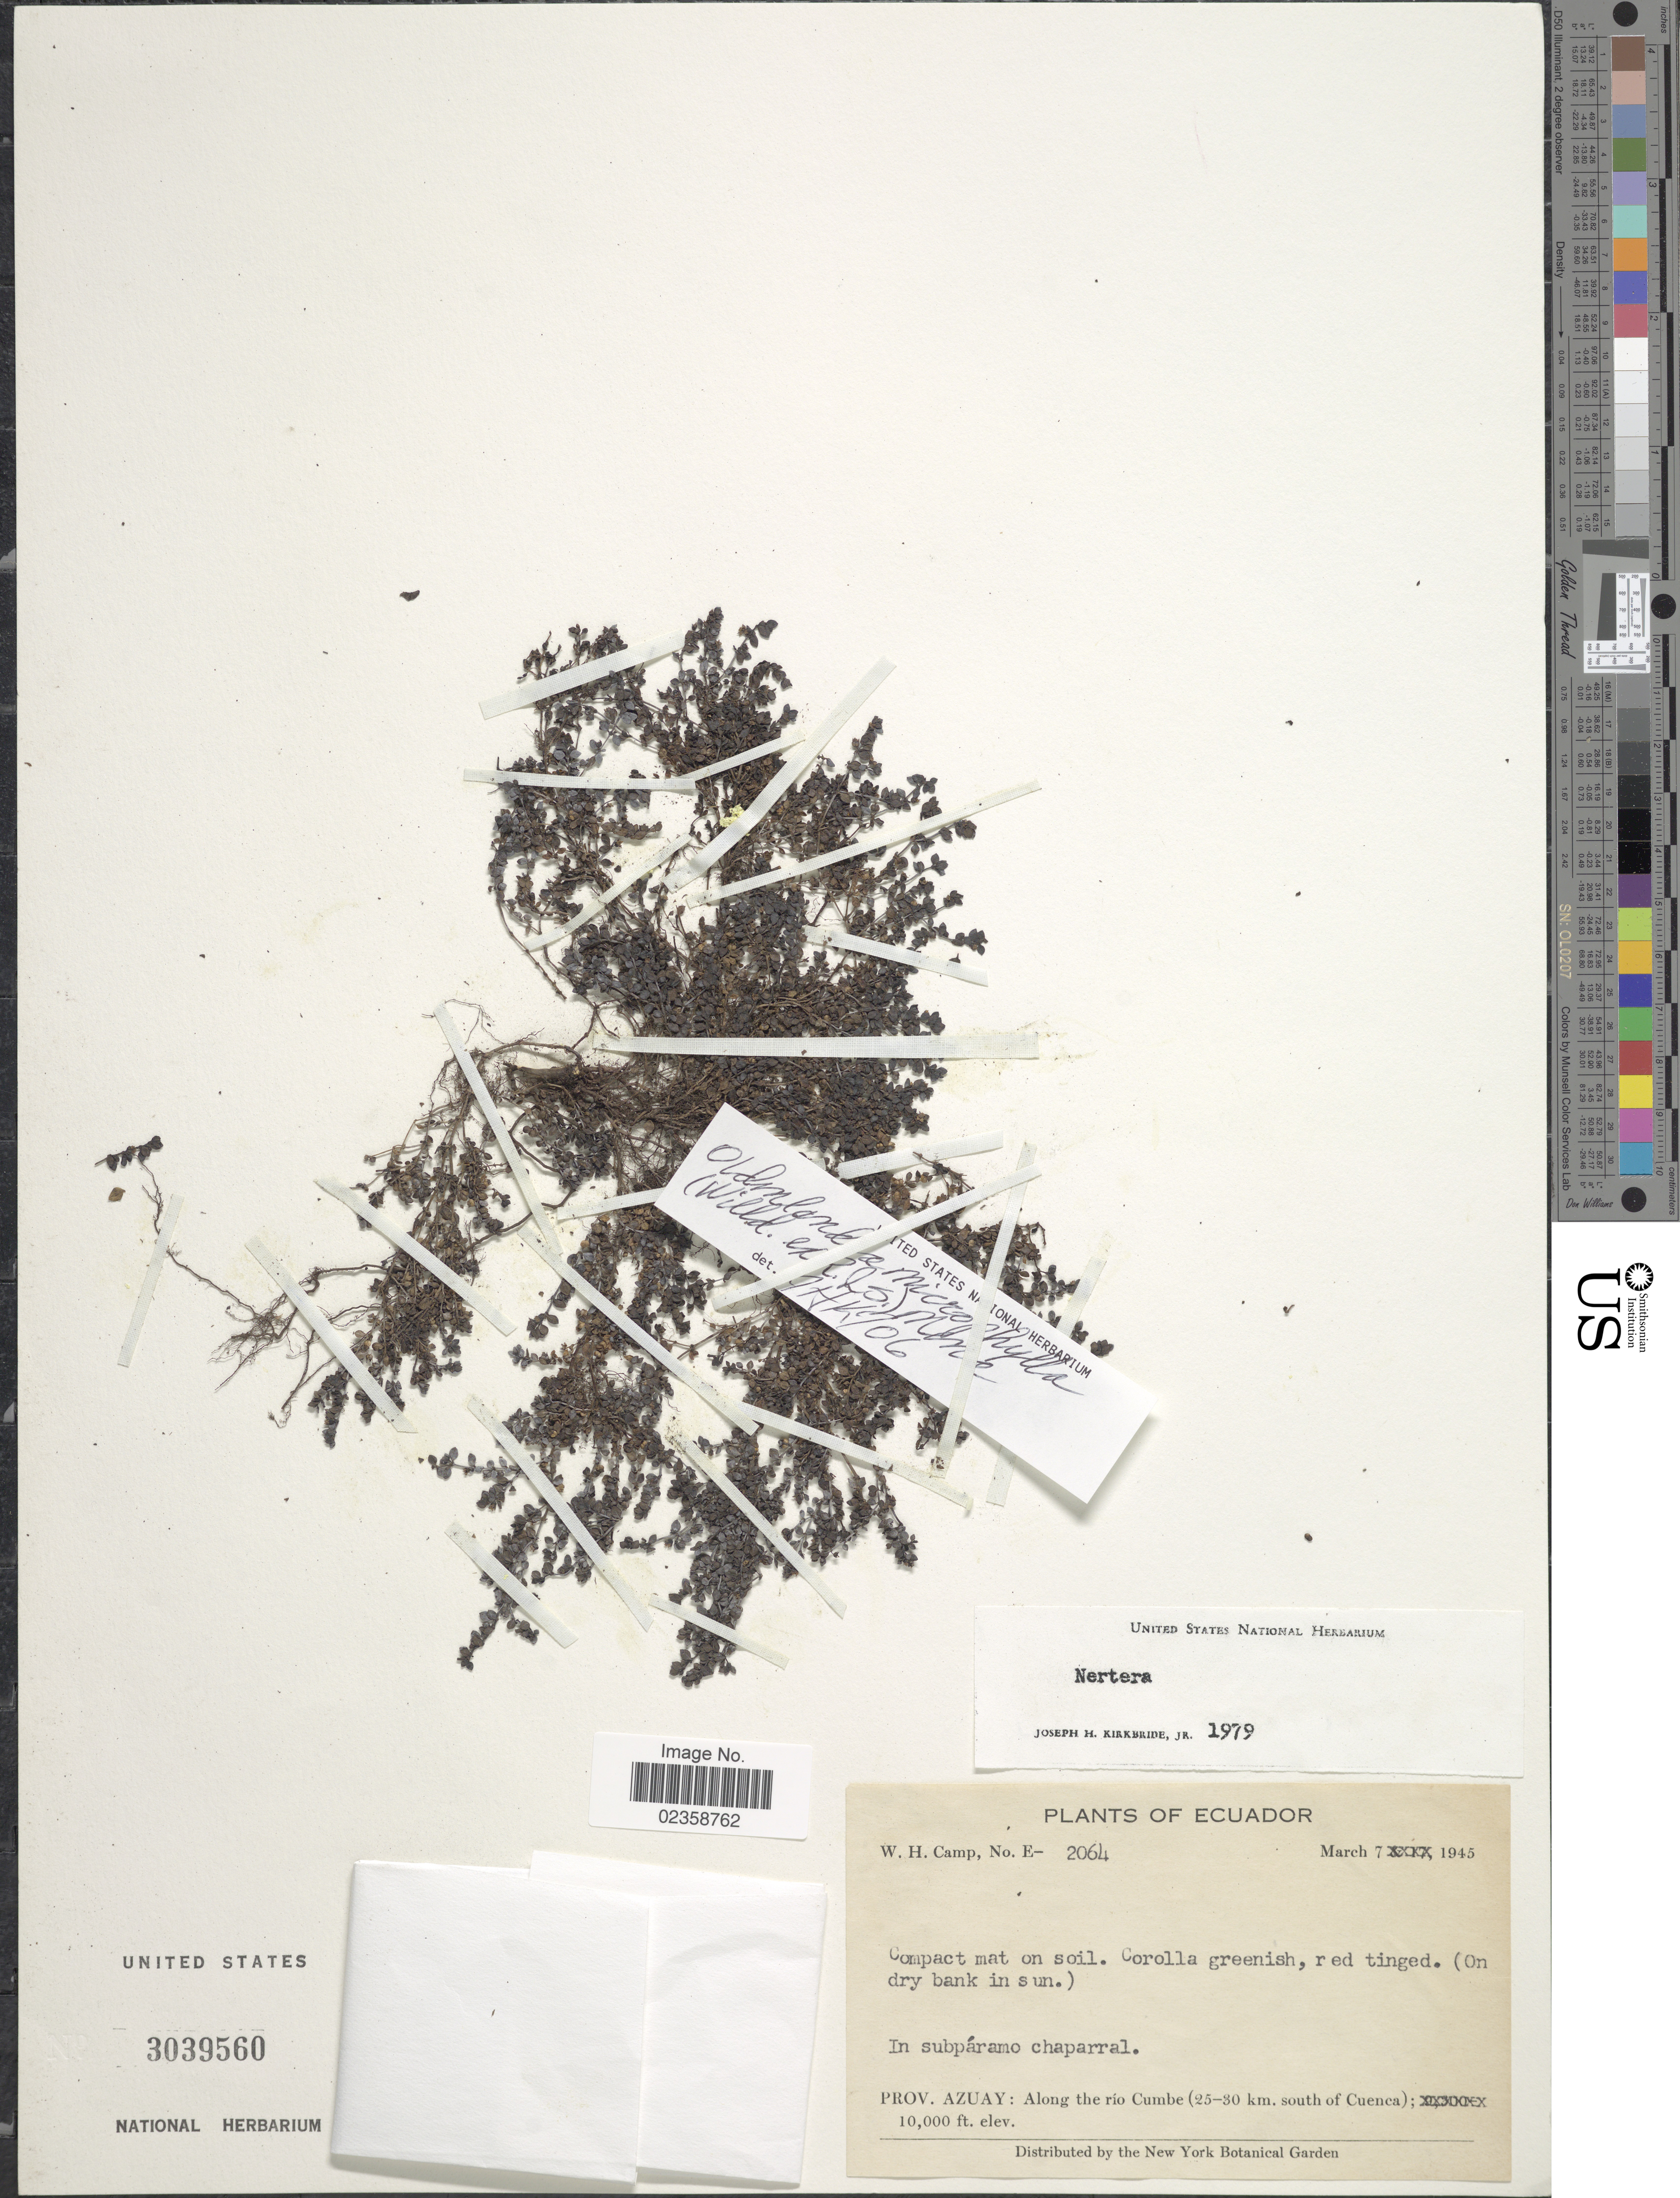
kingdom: Plantae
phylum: Tracheophyta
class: Magnoliopsida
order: Gentianales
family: Rubiaceae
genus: Oldenlandia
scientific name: Oldenlandia microphylla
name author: De Wild. & Durand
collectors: W. H. Camp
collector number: E-2064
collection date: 1945-03-07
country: Ecuador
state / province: Azuay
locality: In subparamo cahparral. Along the rio Cumbe (25-30 km. south of Cuenca)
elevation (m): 3048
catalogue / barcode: US 3039560